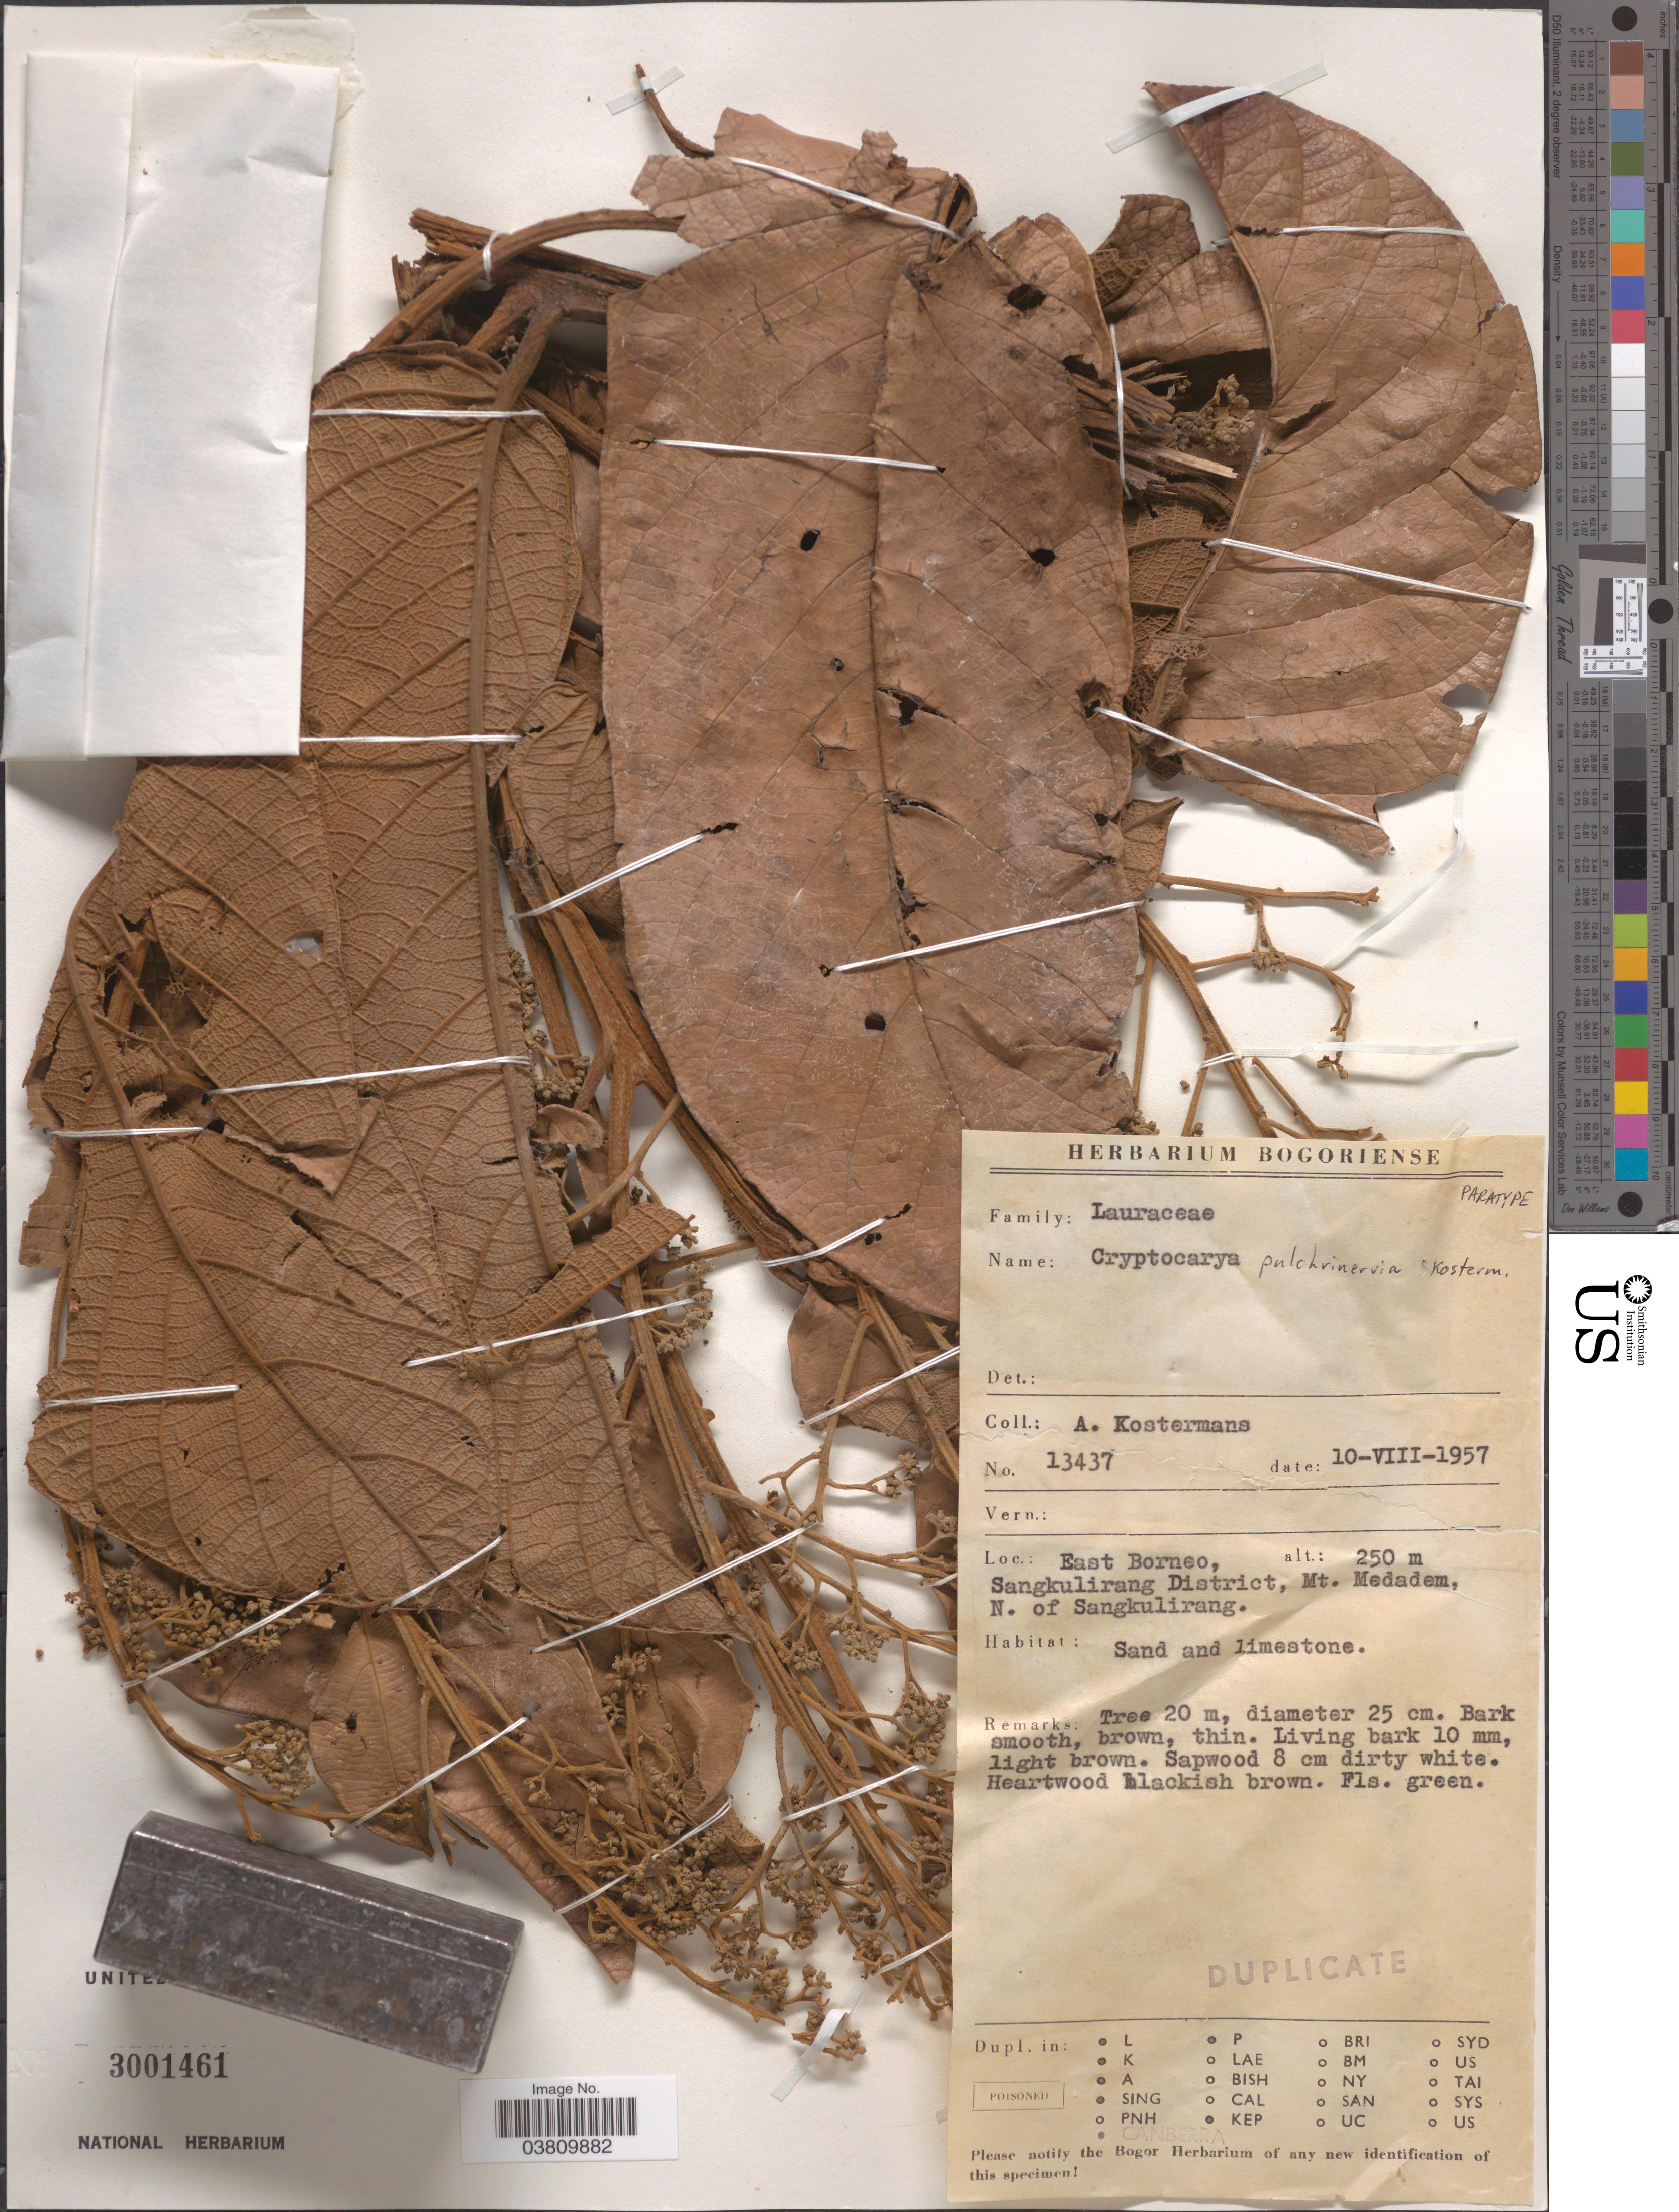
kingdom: Plantae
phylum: Tracheophyta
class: Magnoliopsida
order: Laurales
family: Lauraceae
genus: Cryptocarya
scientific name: Cryptocarya pulchrinervia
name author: Kosterm.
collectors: A. J. G. Kostermans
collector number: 13437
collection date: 1957-08-10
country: Indonesia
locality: East Borneo, Sangkulirang District, Mt. Medadem, N. of Sangkulirang.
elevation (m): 250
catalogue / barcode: US 3001461